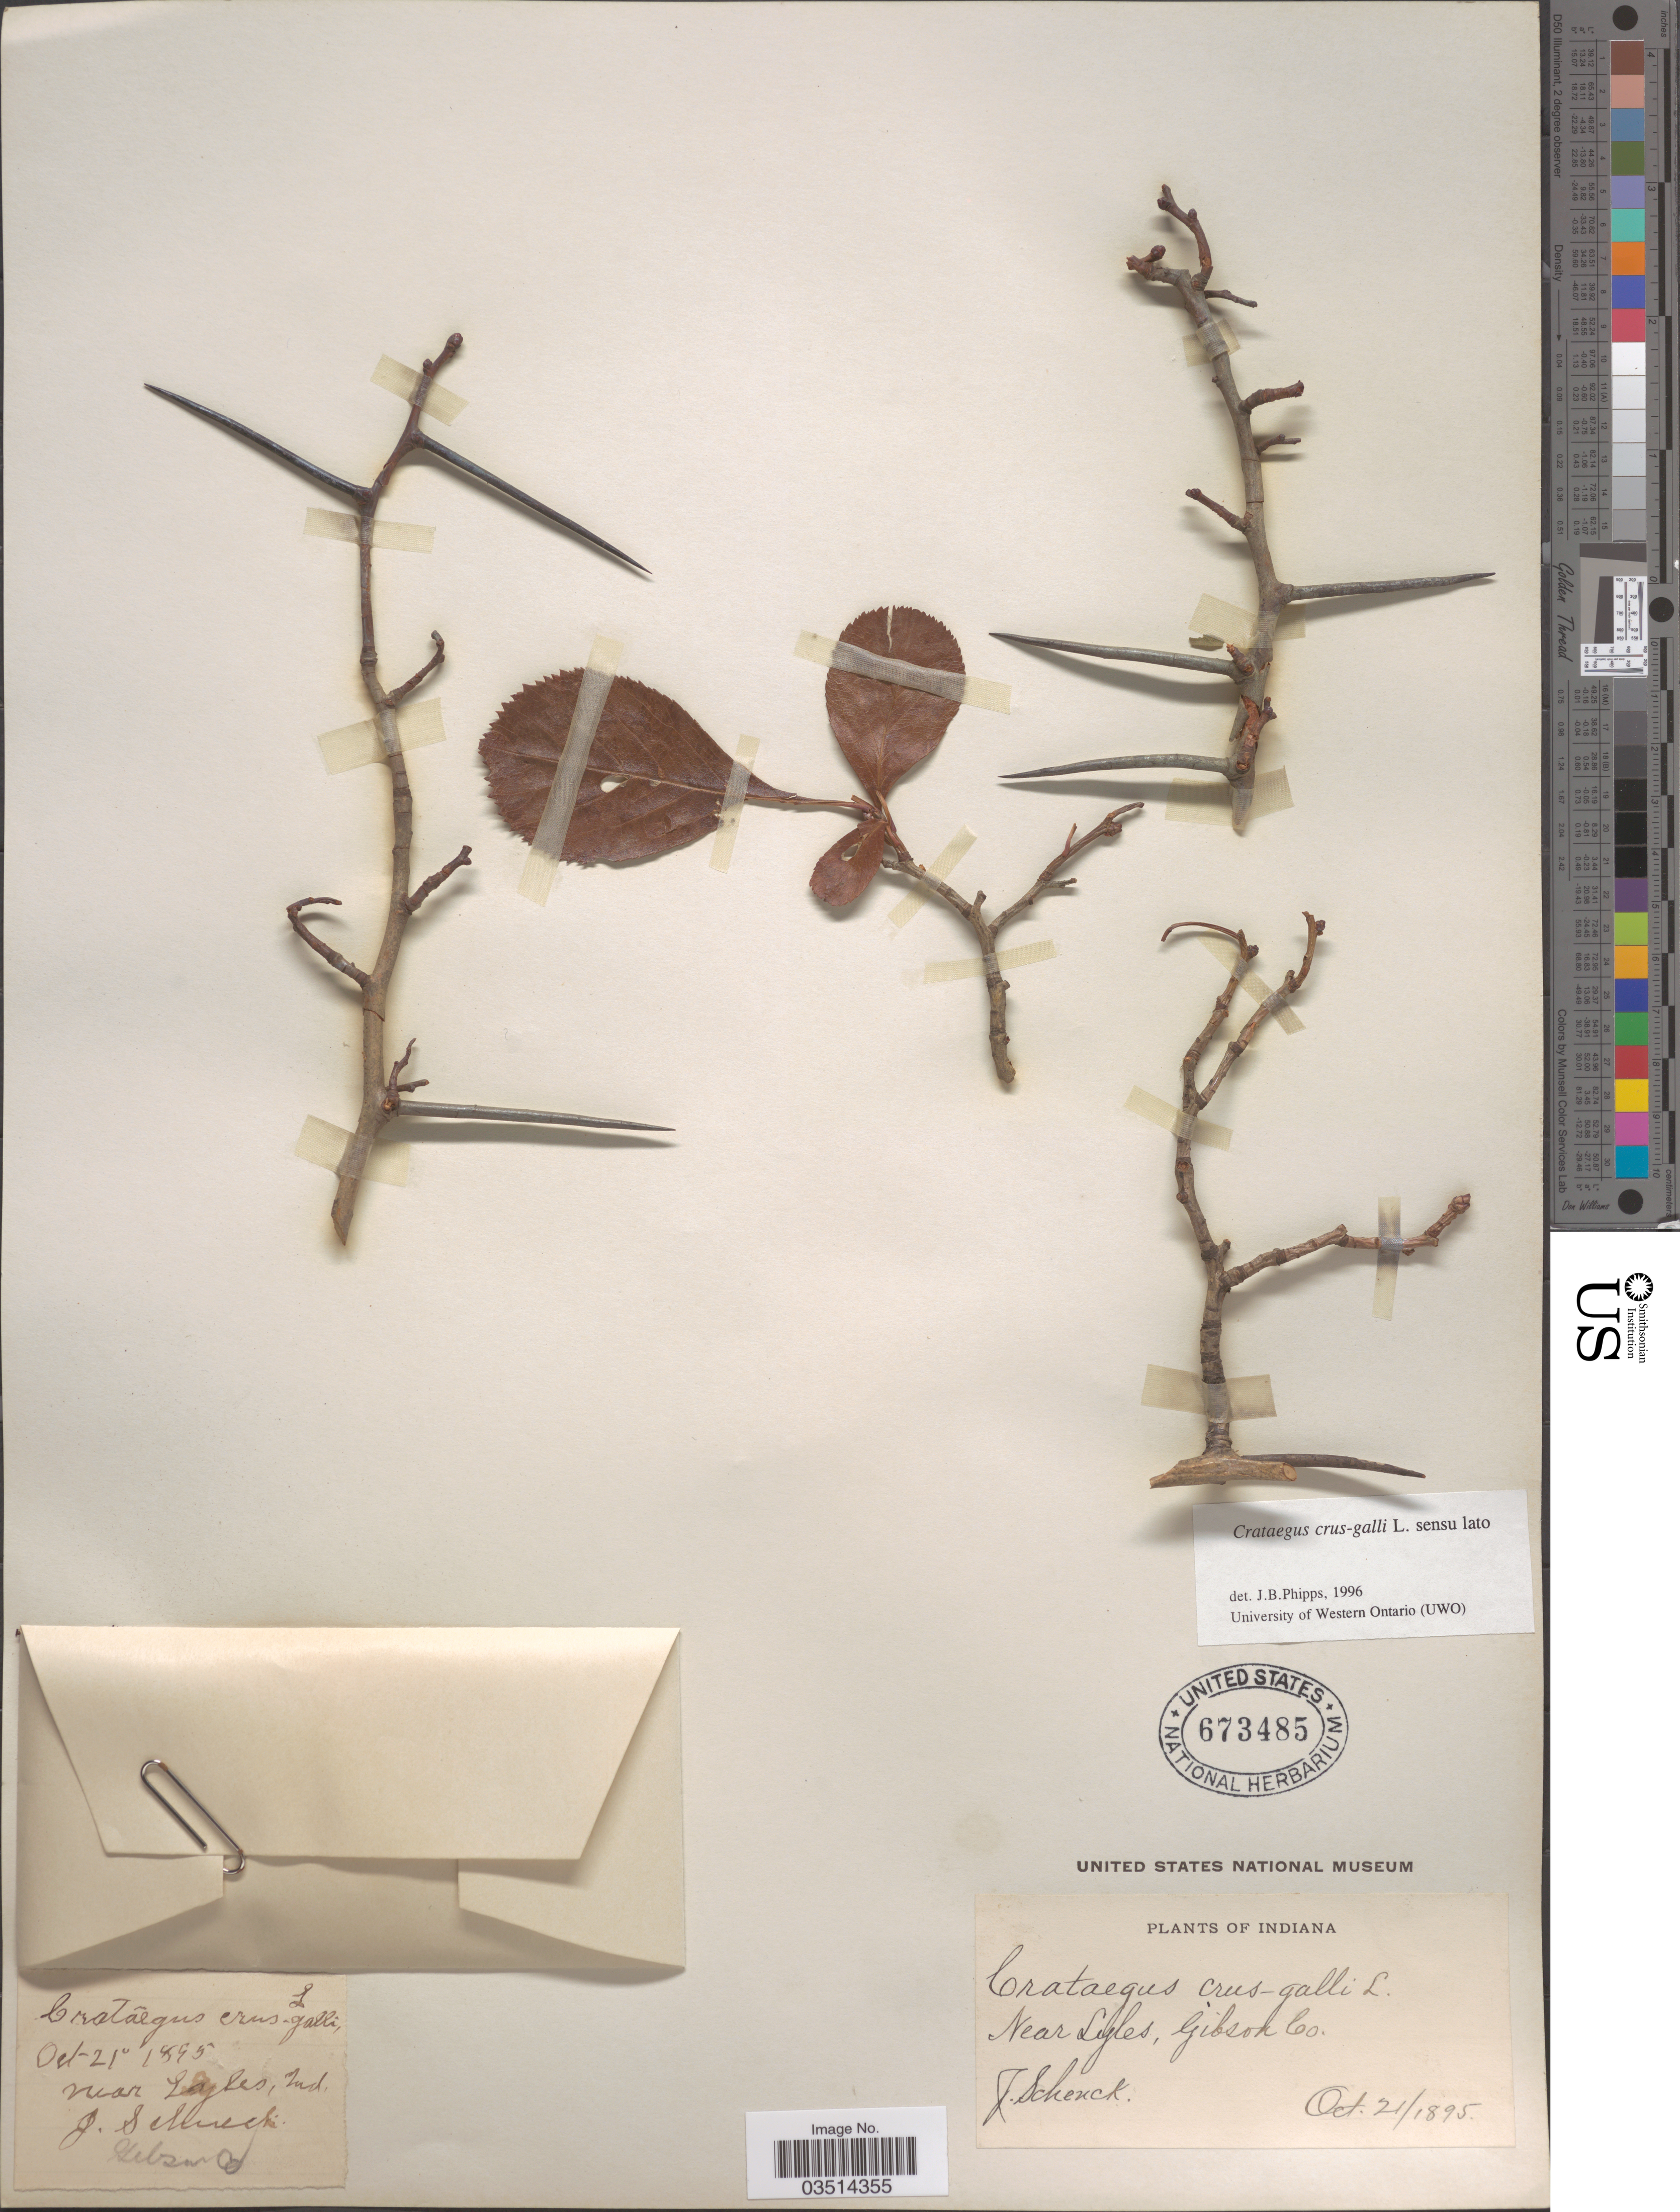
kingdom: Plantae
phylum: Tracheophyta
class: Magnoliopsida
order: Rosales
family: Rosaceae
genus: Crataegus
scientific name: Crataegus crus-galli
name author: L.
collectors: J. Schenck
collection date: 1895-10-21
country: United States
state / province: Indiana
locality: Near Lyles, Gibson Co.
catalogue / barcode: US 673485